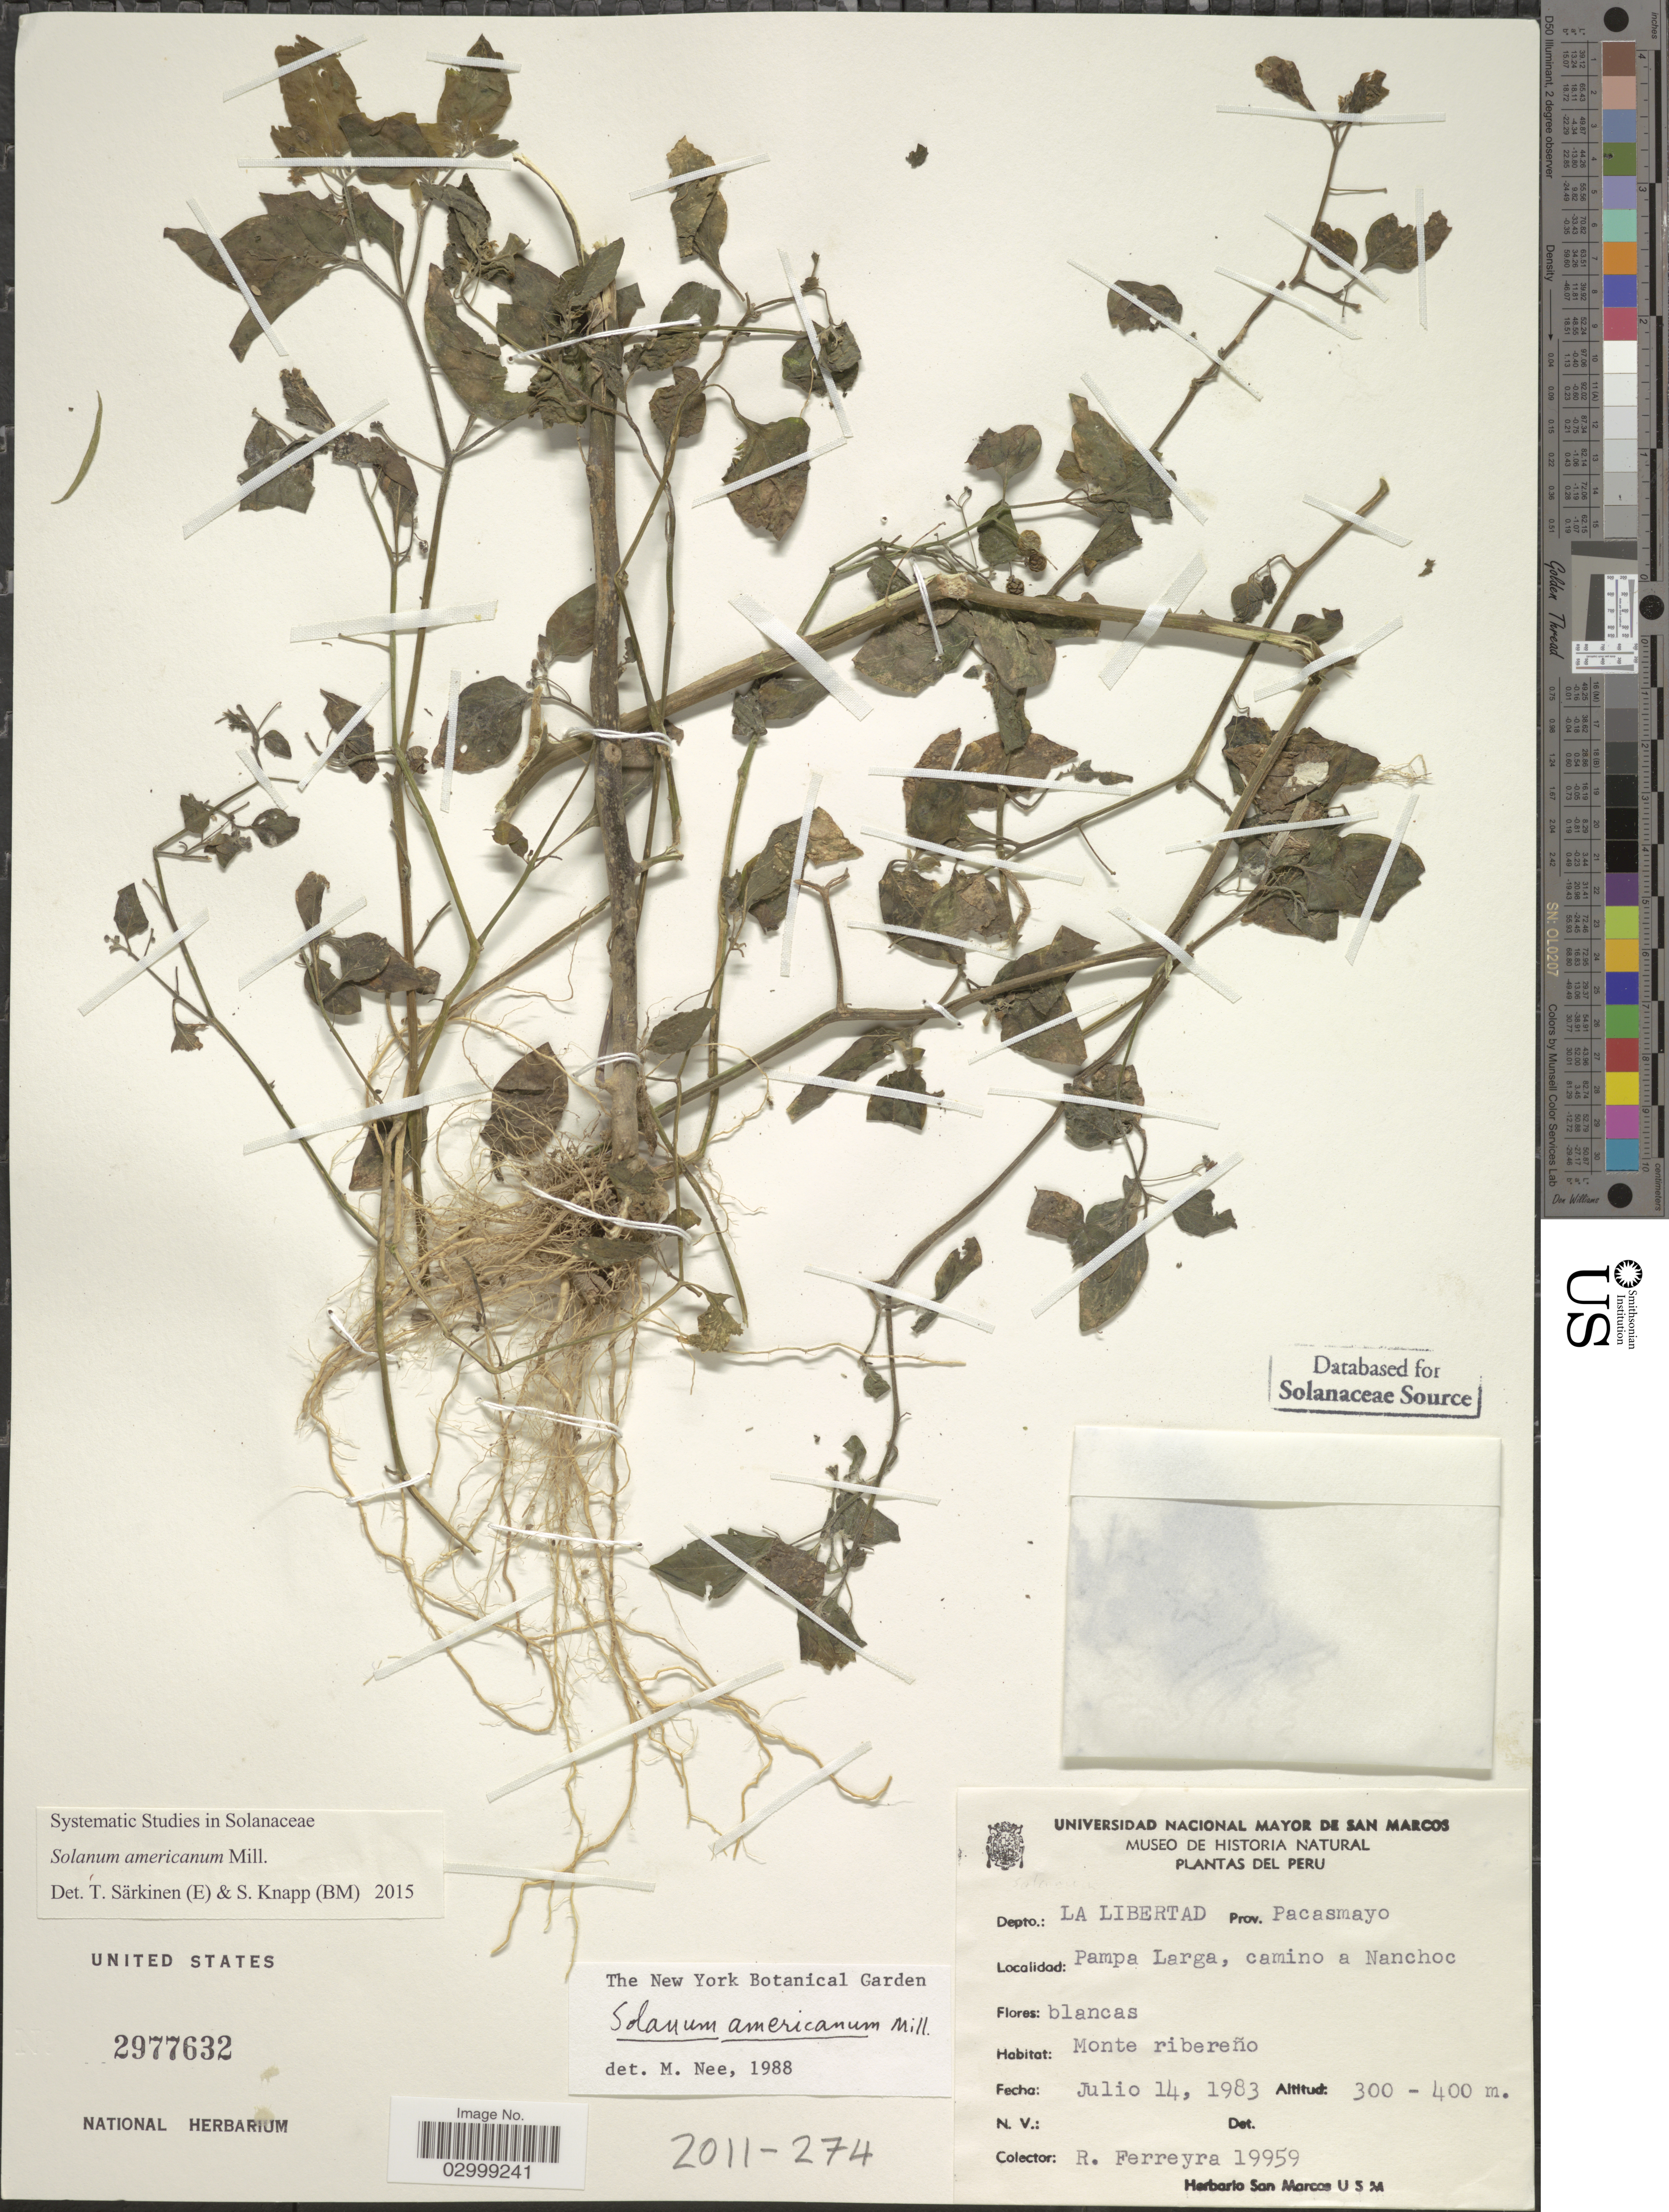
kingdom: Plantae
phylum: Tracheophyta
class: Magnoliopsida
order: Solanales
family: Solanaceae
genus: Solanum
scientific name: Solanum americanum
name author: Mill.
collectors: R. A. Ferreyra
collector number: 19959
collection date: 1983-07-14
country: Peru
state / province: La Libertad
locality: Depto.: La Libertad, Prov. Pacasmayo, Pampa Larga, camino a Nanchoc.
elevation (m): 300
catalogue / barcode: US 2977632